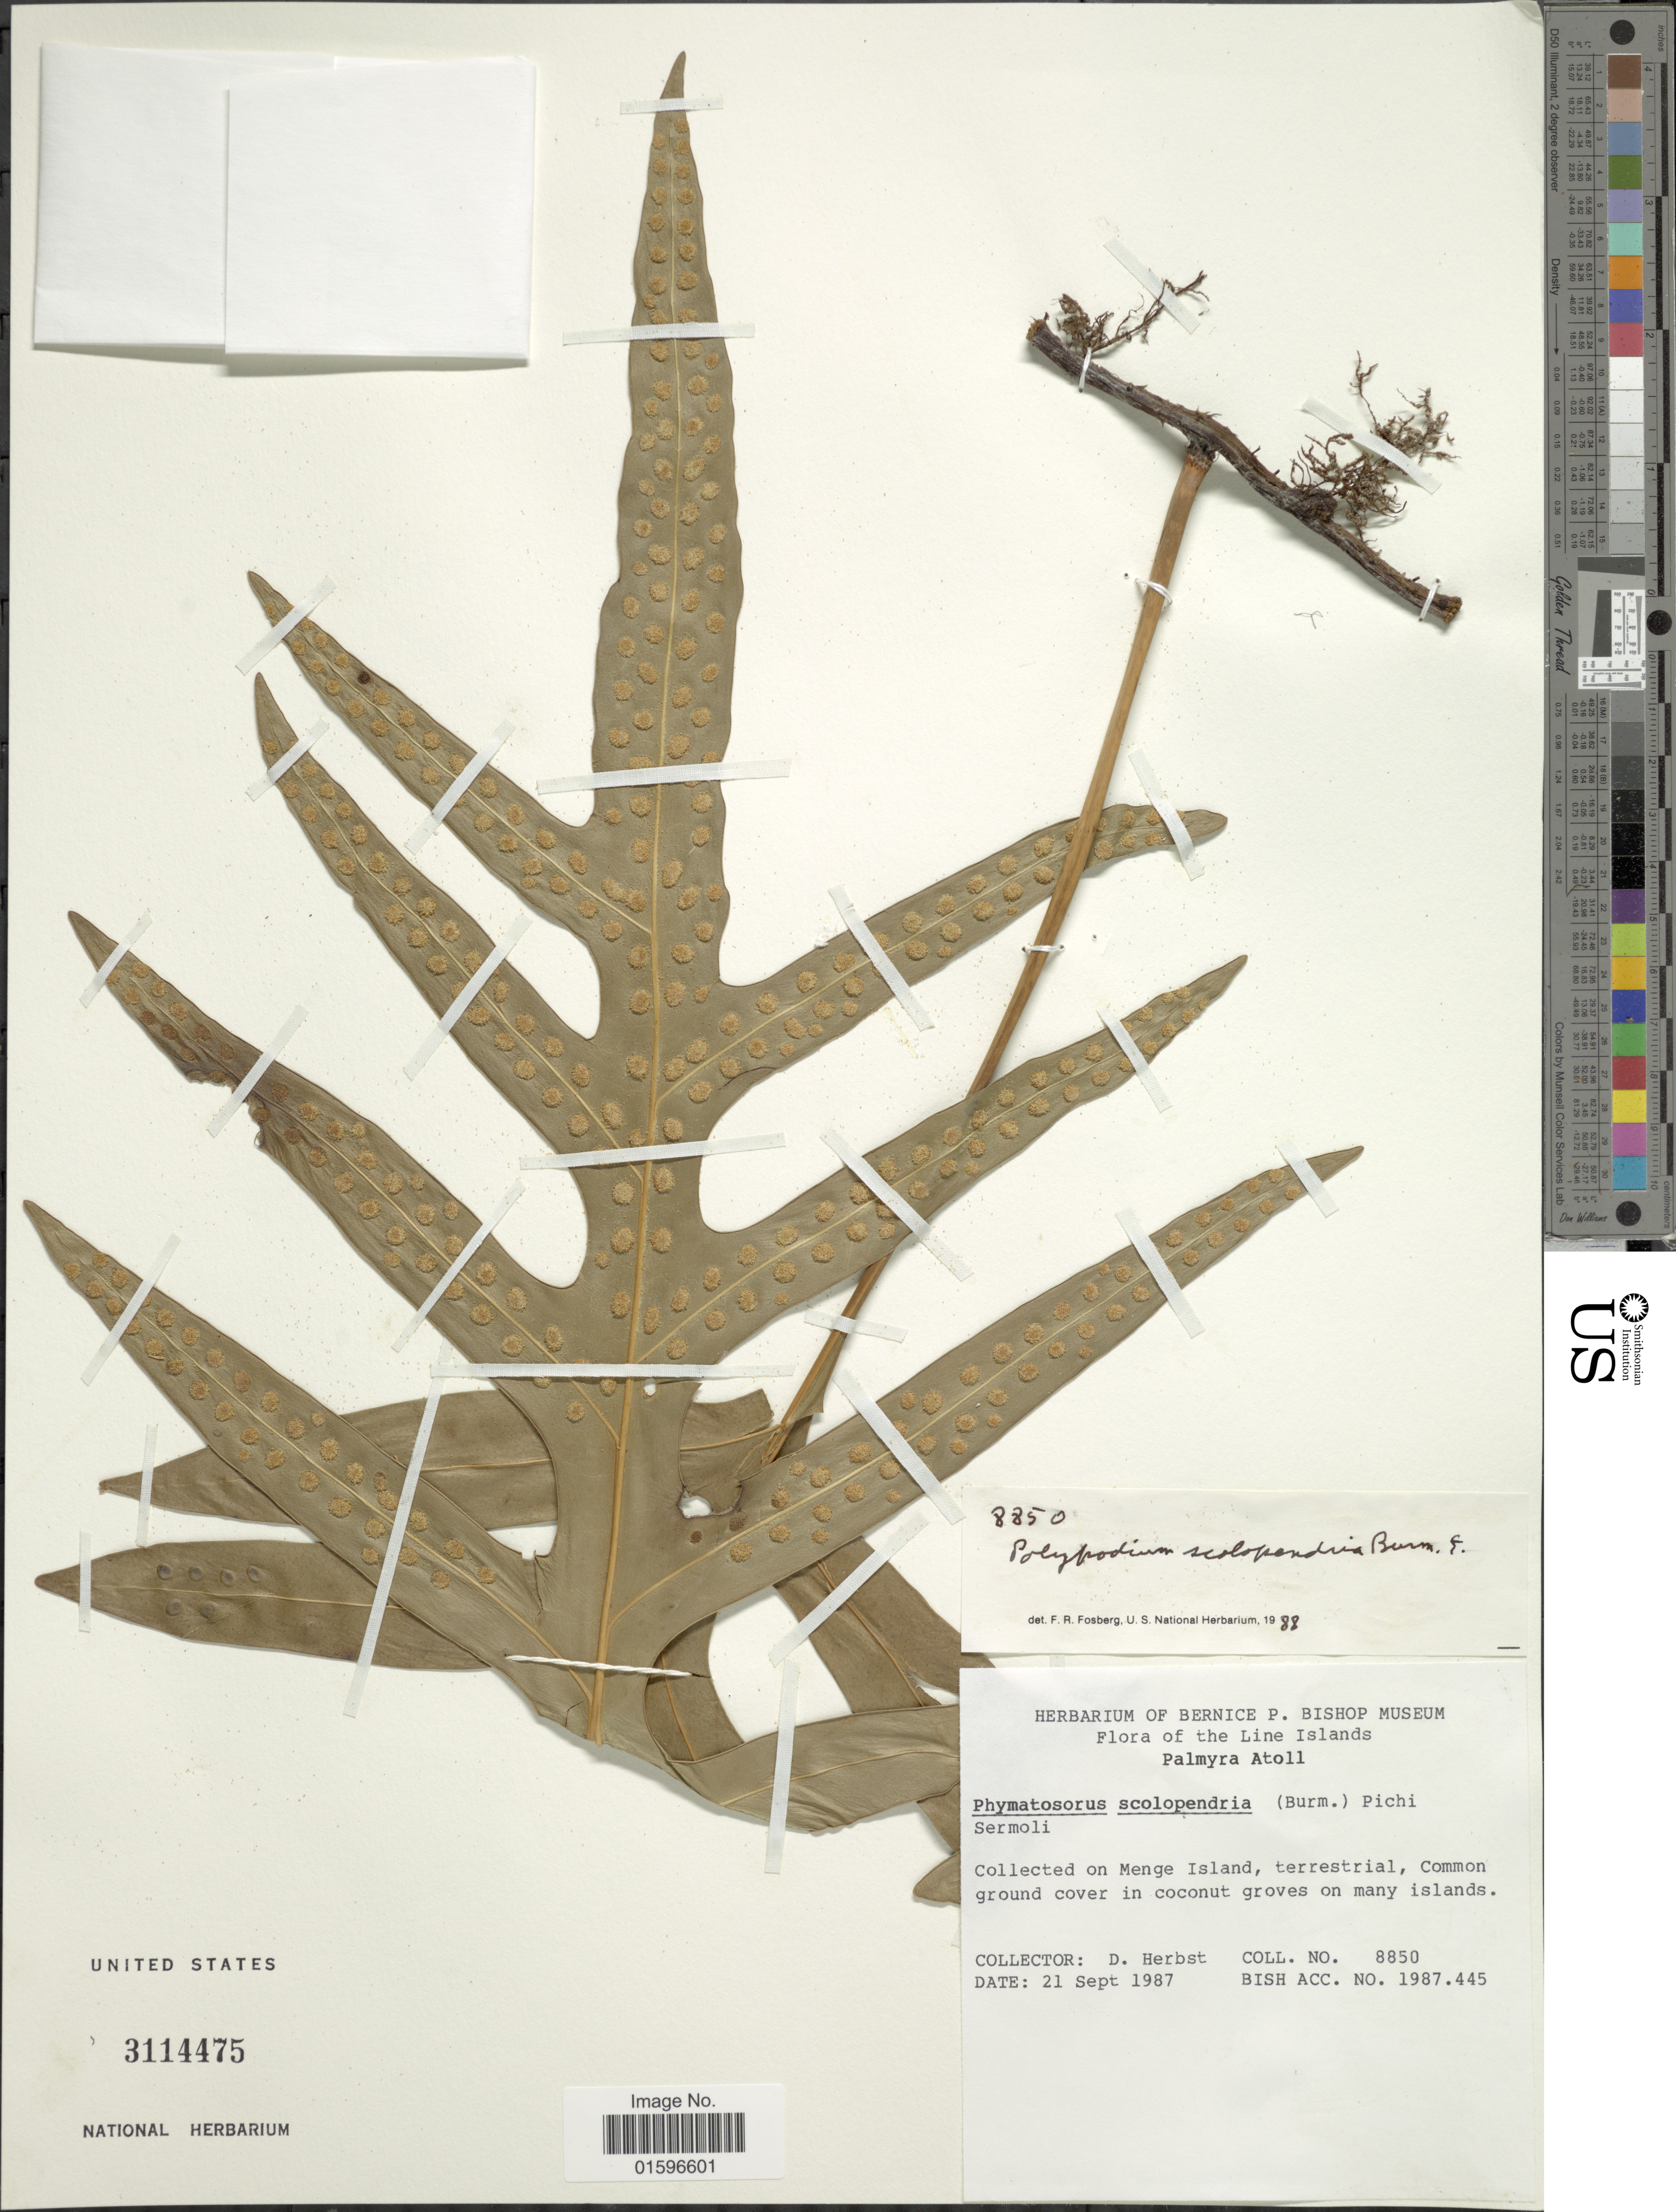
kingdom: Plantae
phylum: Tracheophyta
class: Polypodiopsida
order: Polypodiales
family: Polypodiaceae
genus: Polypodium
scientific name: Polypodium scolopendria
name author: Burm. f.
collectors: D. Herbst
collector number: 8850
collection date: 1987-09-21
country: U.S. Administered Pacific Islands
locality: Line Islands, Palmyra Atoll, collected on Menge Island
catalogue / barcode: US 3114475